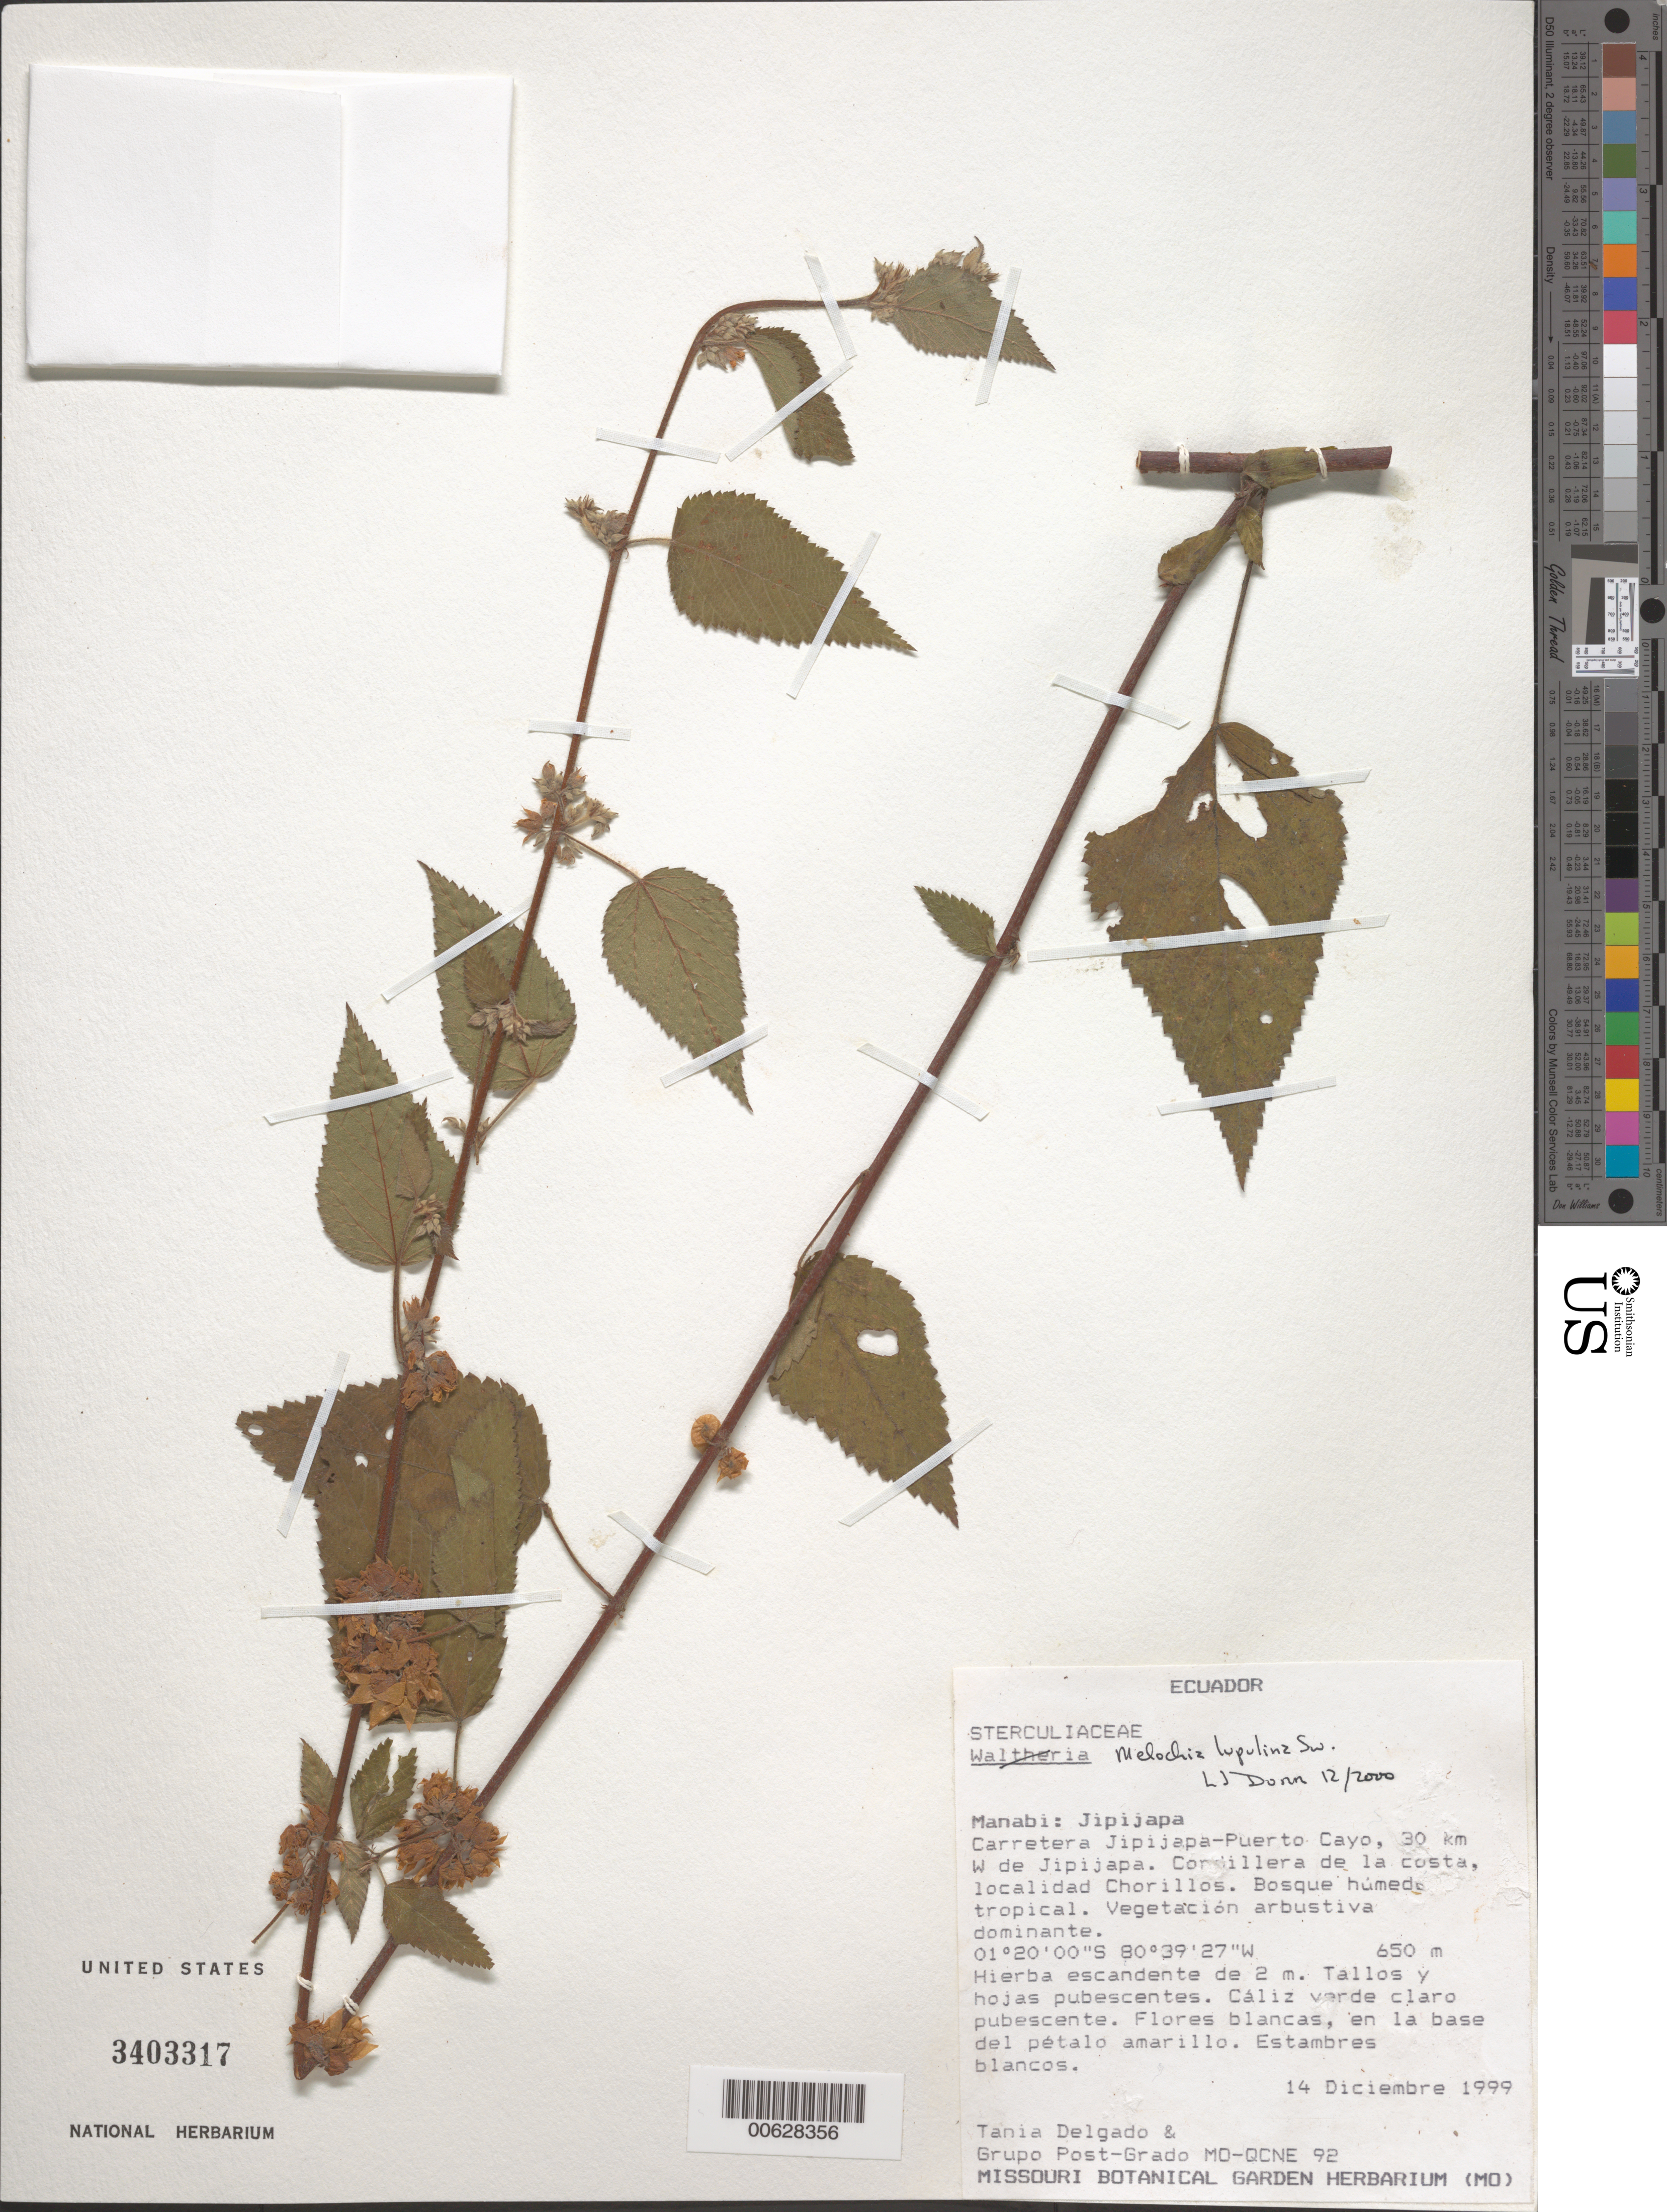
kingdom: Plantae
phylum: Tracheophyta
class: Magnoliopsida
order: Malvales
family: Malvaceae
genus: Melochia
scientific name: Melochia lupulina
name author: Sw.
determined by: Dorr, L. J., (BOT), Smithsonian Institution - National Museum of Natural History (UNITED STATES)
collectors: T. Delgado & Grupo Post-Grado MO-QCNE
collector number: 92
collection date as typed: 14 Dec 1999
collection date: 1999-12-14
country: Ecuador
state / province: Manabí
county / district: Jipijapa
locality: Carretera Jipijapa-Puerto Cayo, 30 km W de Jipijapa, Cordillera de La Costa, loCalidad ChOrillos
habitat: Bosque húmedo Tropical, vegetación arbustiva dominante.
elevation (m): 650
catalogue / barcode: US 3403317